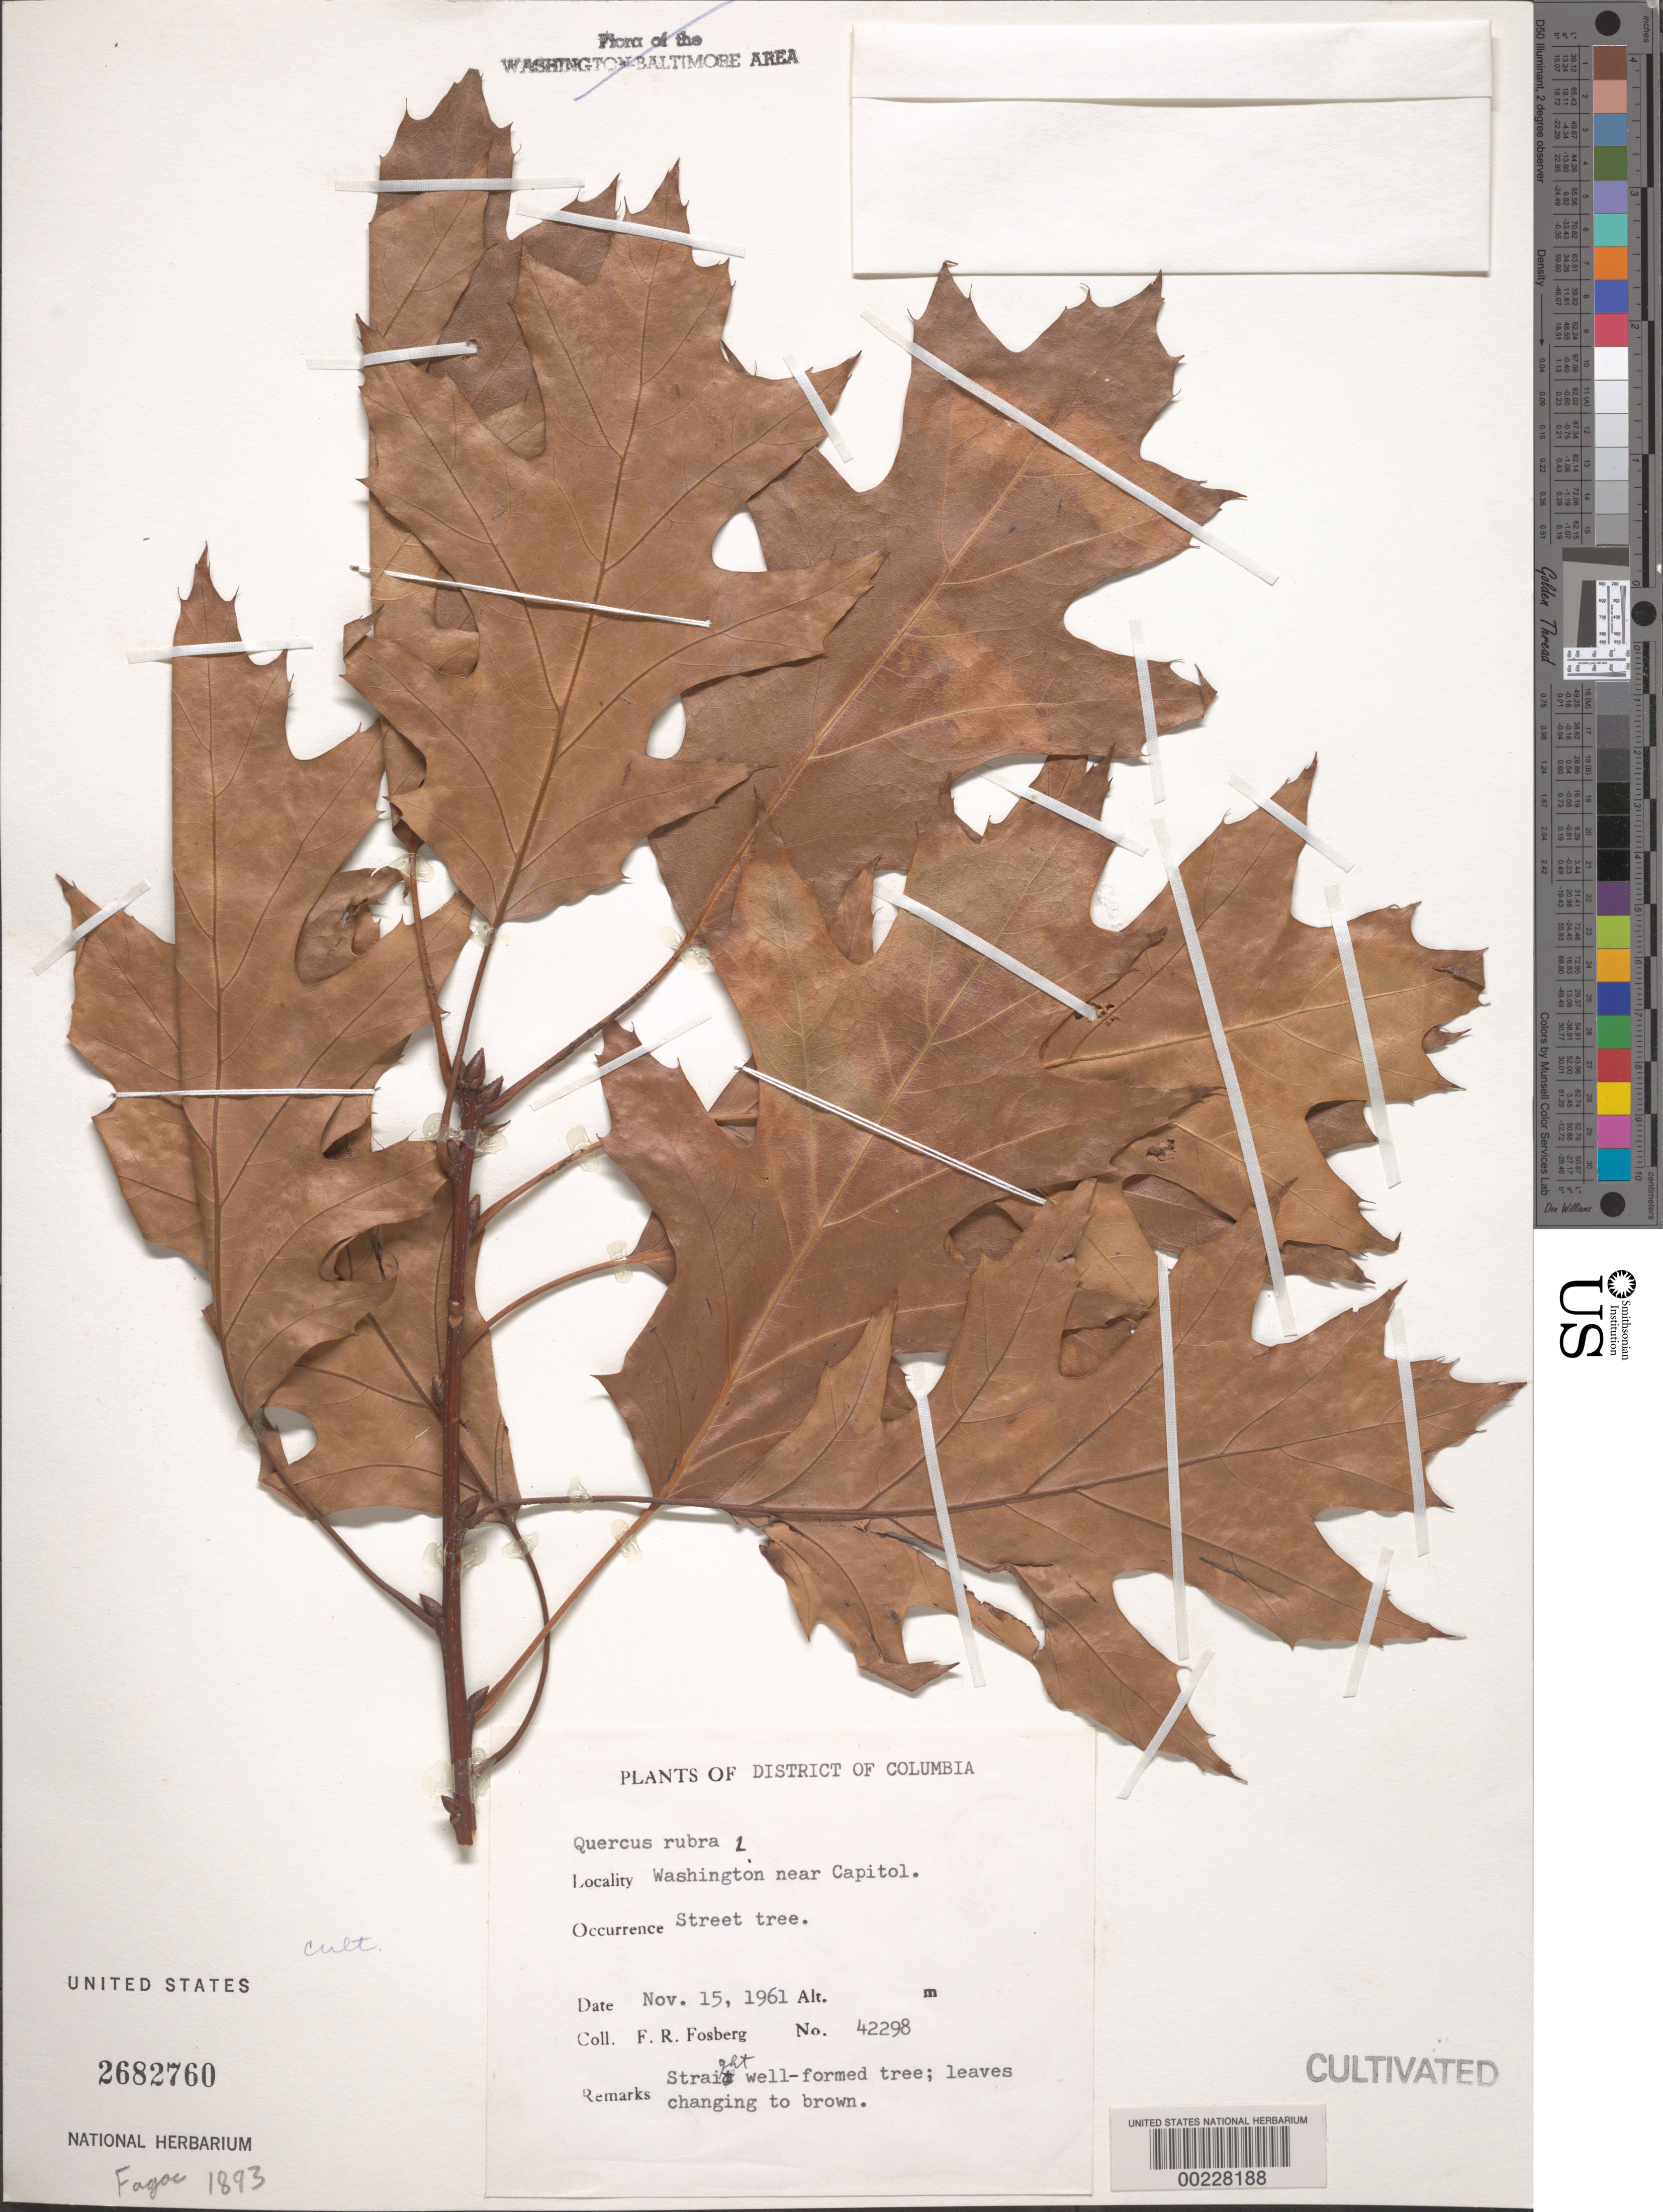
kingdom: Plantae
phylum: Tracheophyta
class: Magnoliopsida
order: Fagales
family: Fagaceae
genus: Quercus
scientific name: Quercus rubra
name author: L.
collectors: F. R. Fosberg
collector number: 42298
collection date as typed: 15 Nov 1961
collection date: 1961-11-15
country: United States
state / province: District of Columbia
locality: Near Capitol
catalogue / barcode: US 2682760